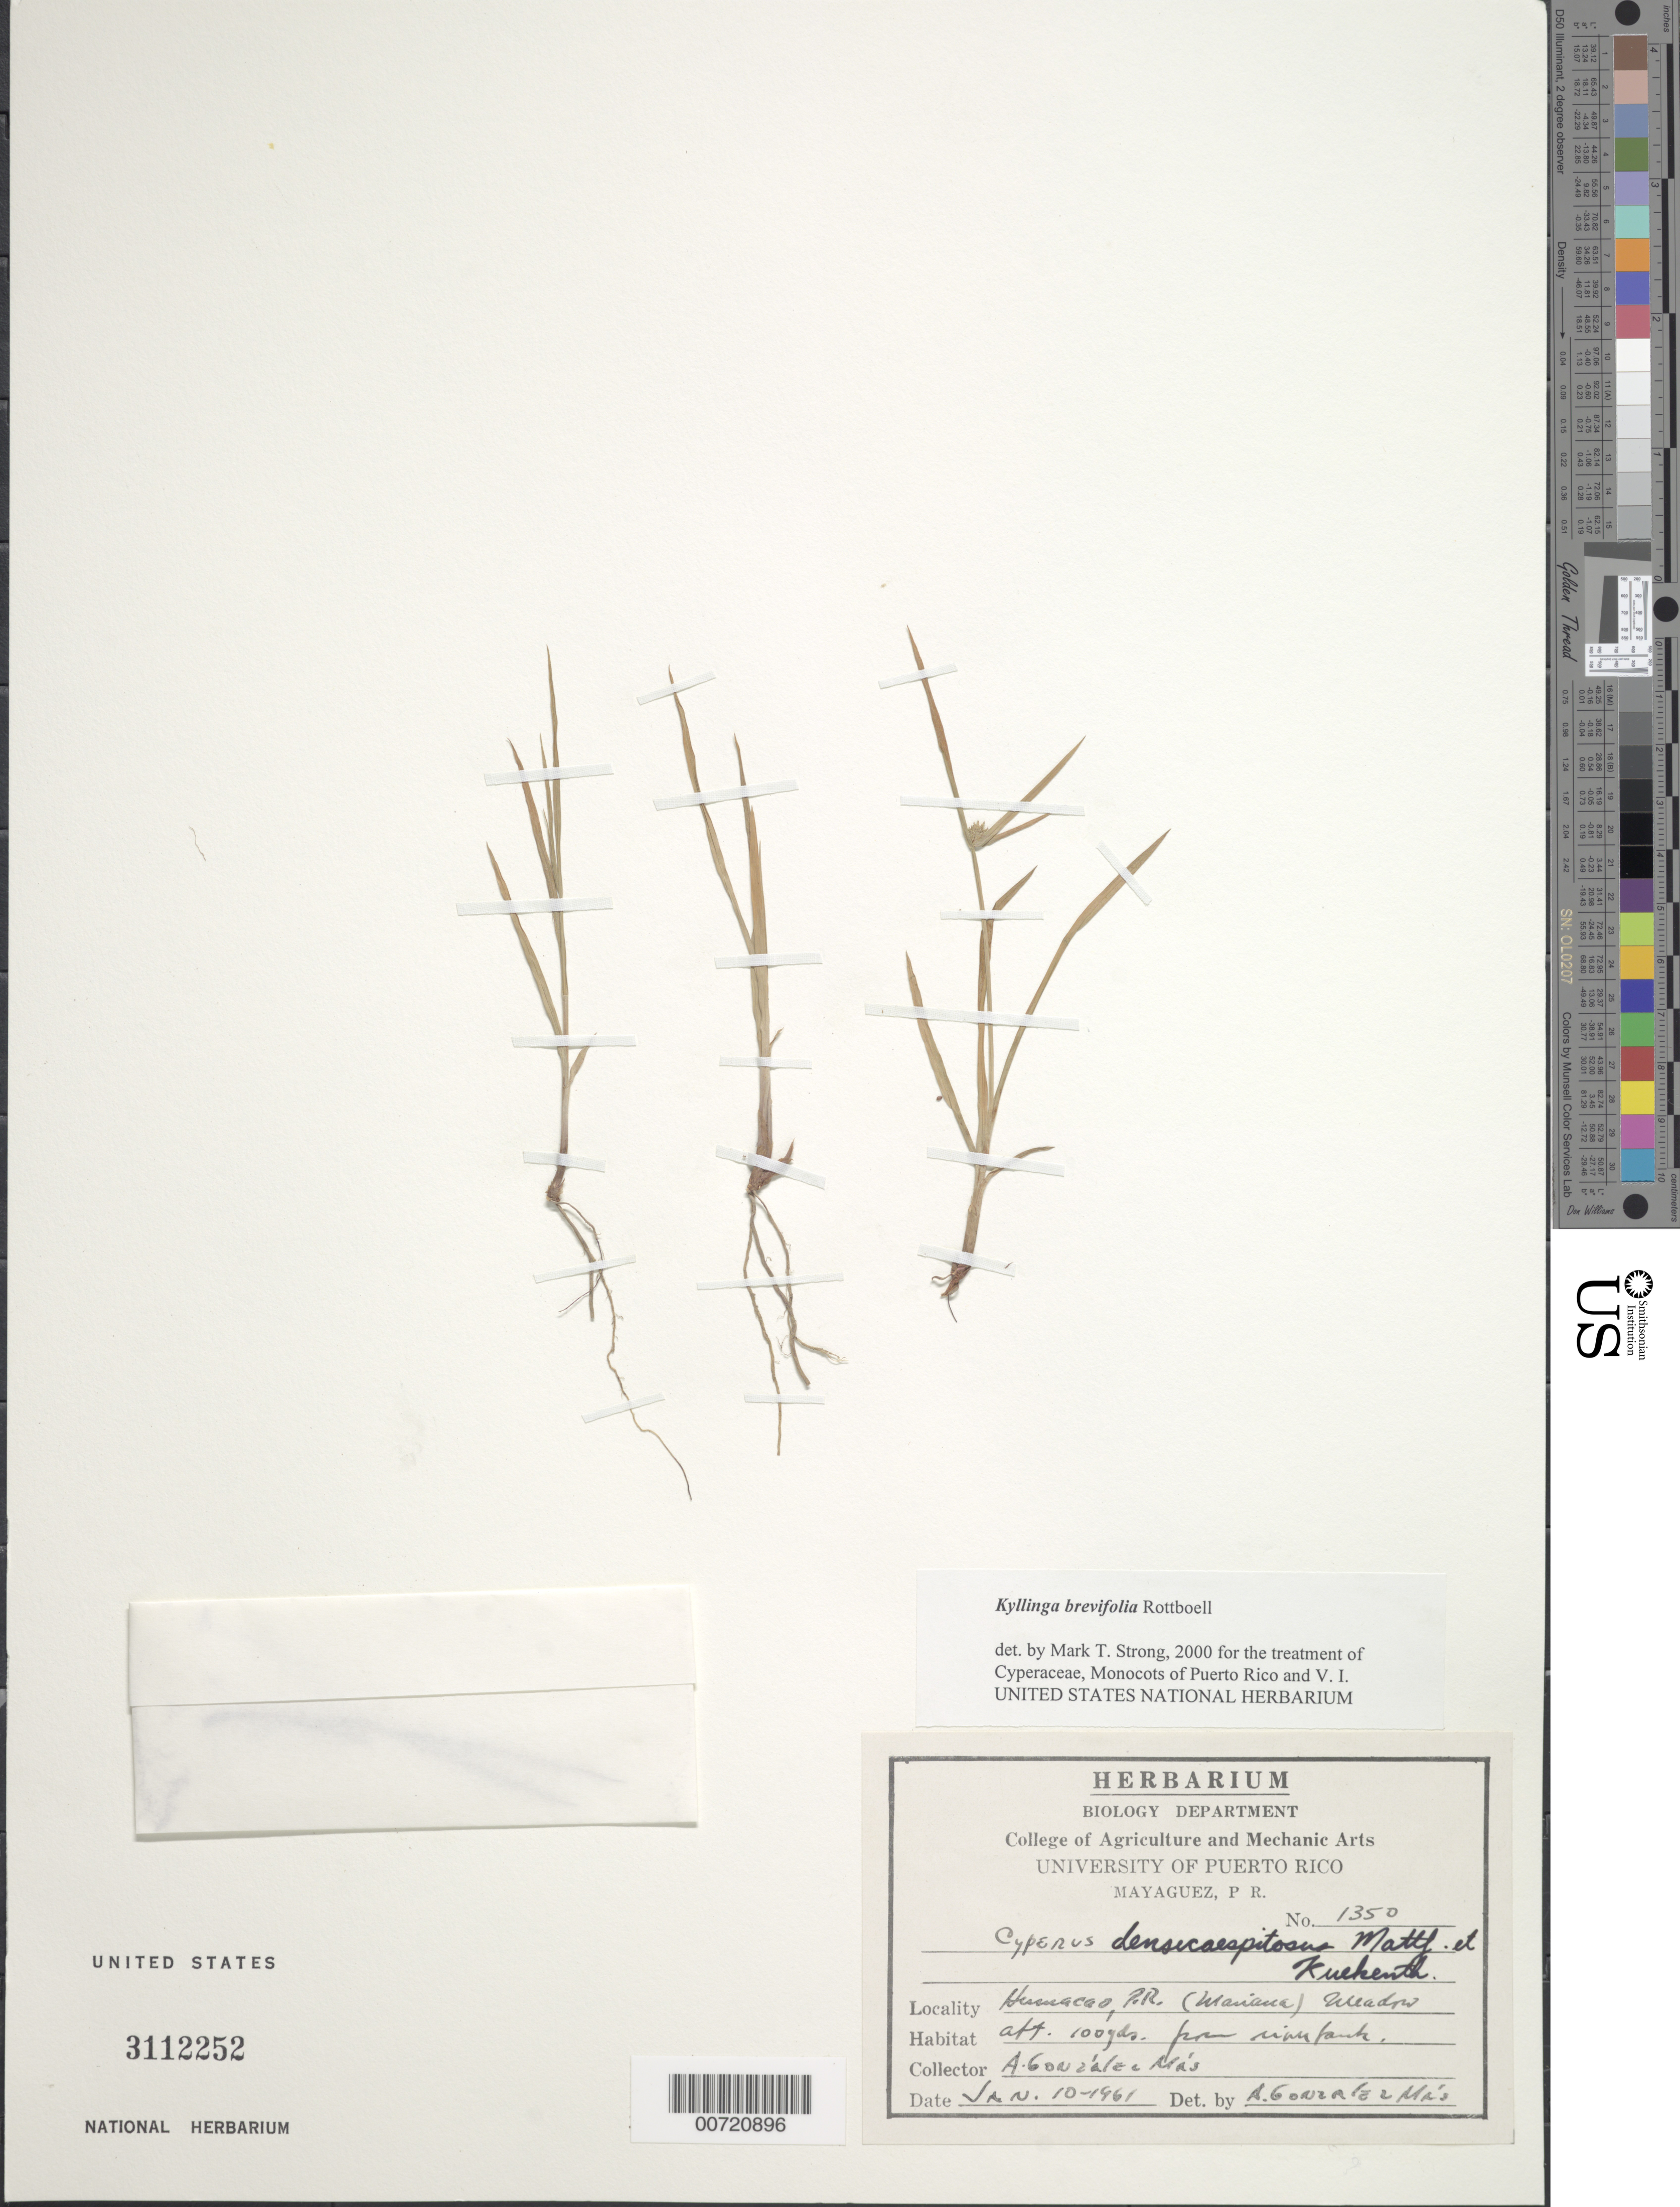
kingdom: Plantae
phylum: Tracheophyta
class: Liliopsida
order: Poales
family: Cyperaceae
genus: Cyperus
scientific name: Cyperus brevifolius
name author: (Rottb.) Hassk.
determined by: Strong, M. T., (US), Smithsonian Institution - National Museum of Natural History (UNITED STATES)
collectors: A. González Más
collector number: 1350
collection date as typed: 10 Jan 1961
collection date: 1961-01-10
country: Puerto Rico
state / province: Humacao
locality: Humacao.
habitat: Meadow, 100 yds from river bank.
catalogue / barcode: US 3112252